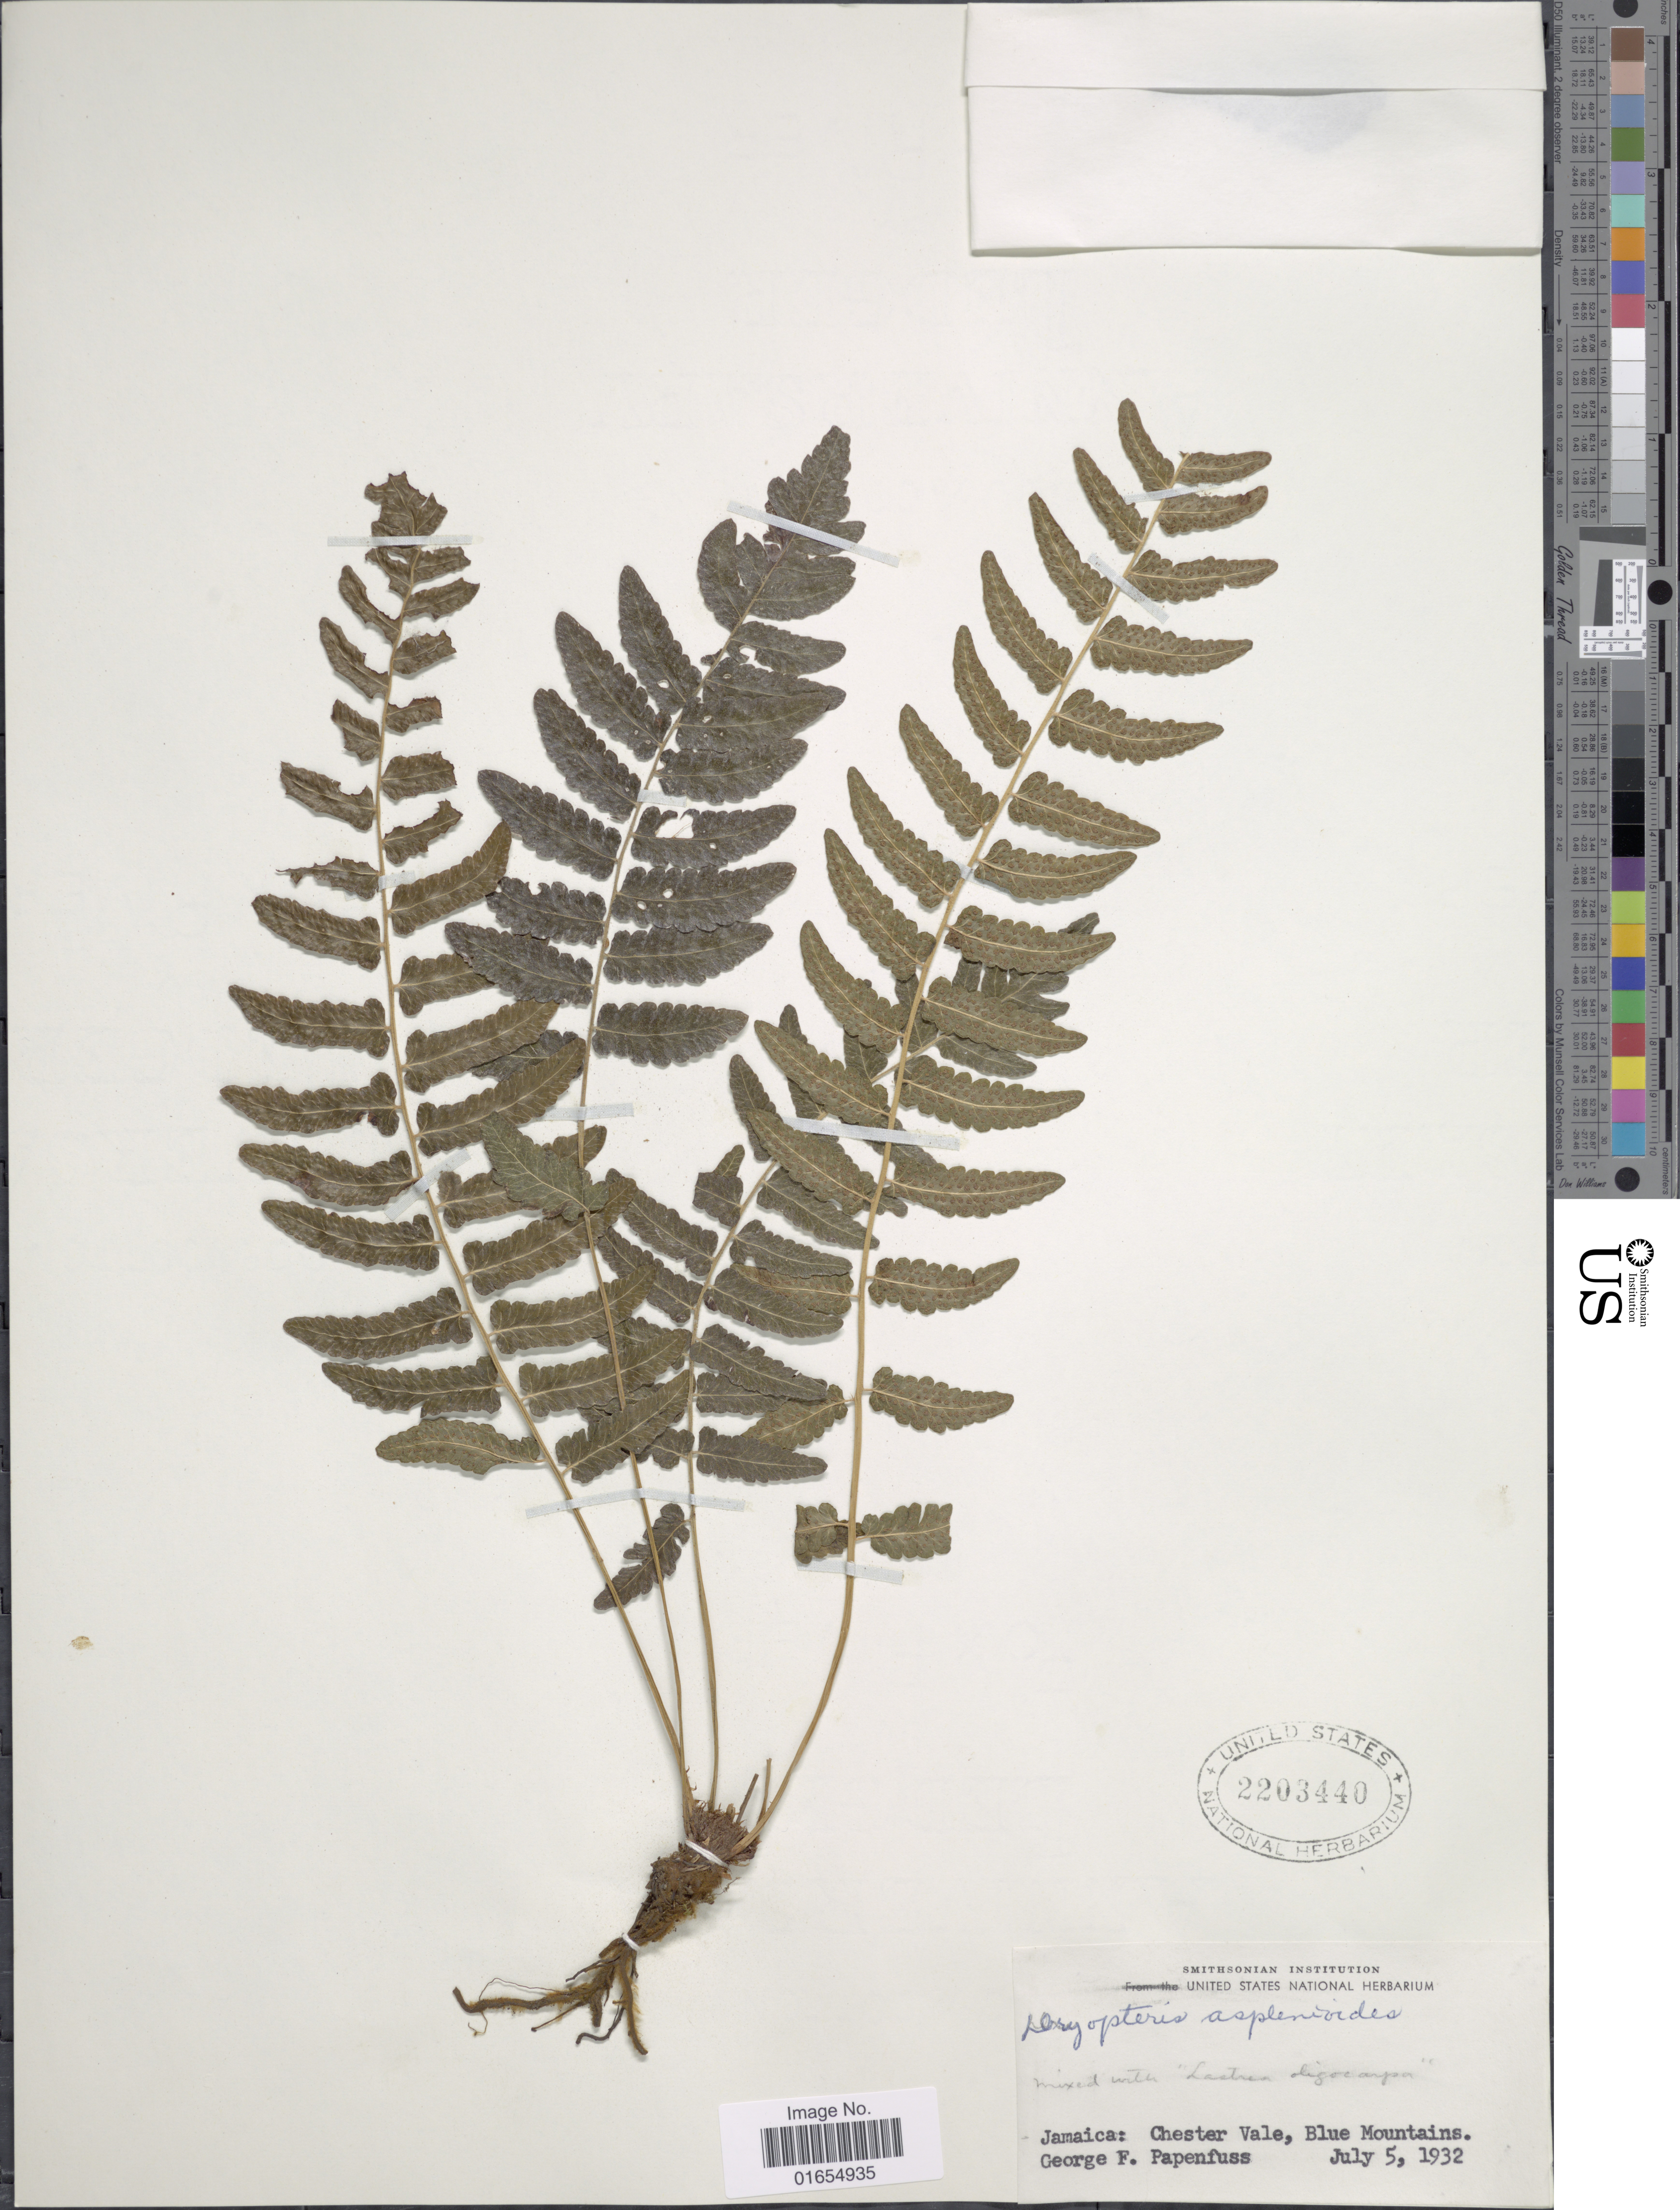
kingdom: Plantae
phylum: Tracheophyta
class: Polypodiopsida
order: Polypodiales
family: Thelypteridaceae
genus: Goniopteris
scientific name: Goniopteris retroflexa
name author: (L.) Pic. Serm.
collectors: G. Papenfuss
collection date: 1932-07-05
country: Jamaica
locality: Chester Vale, Blue Mountains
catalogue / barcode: US 2203440